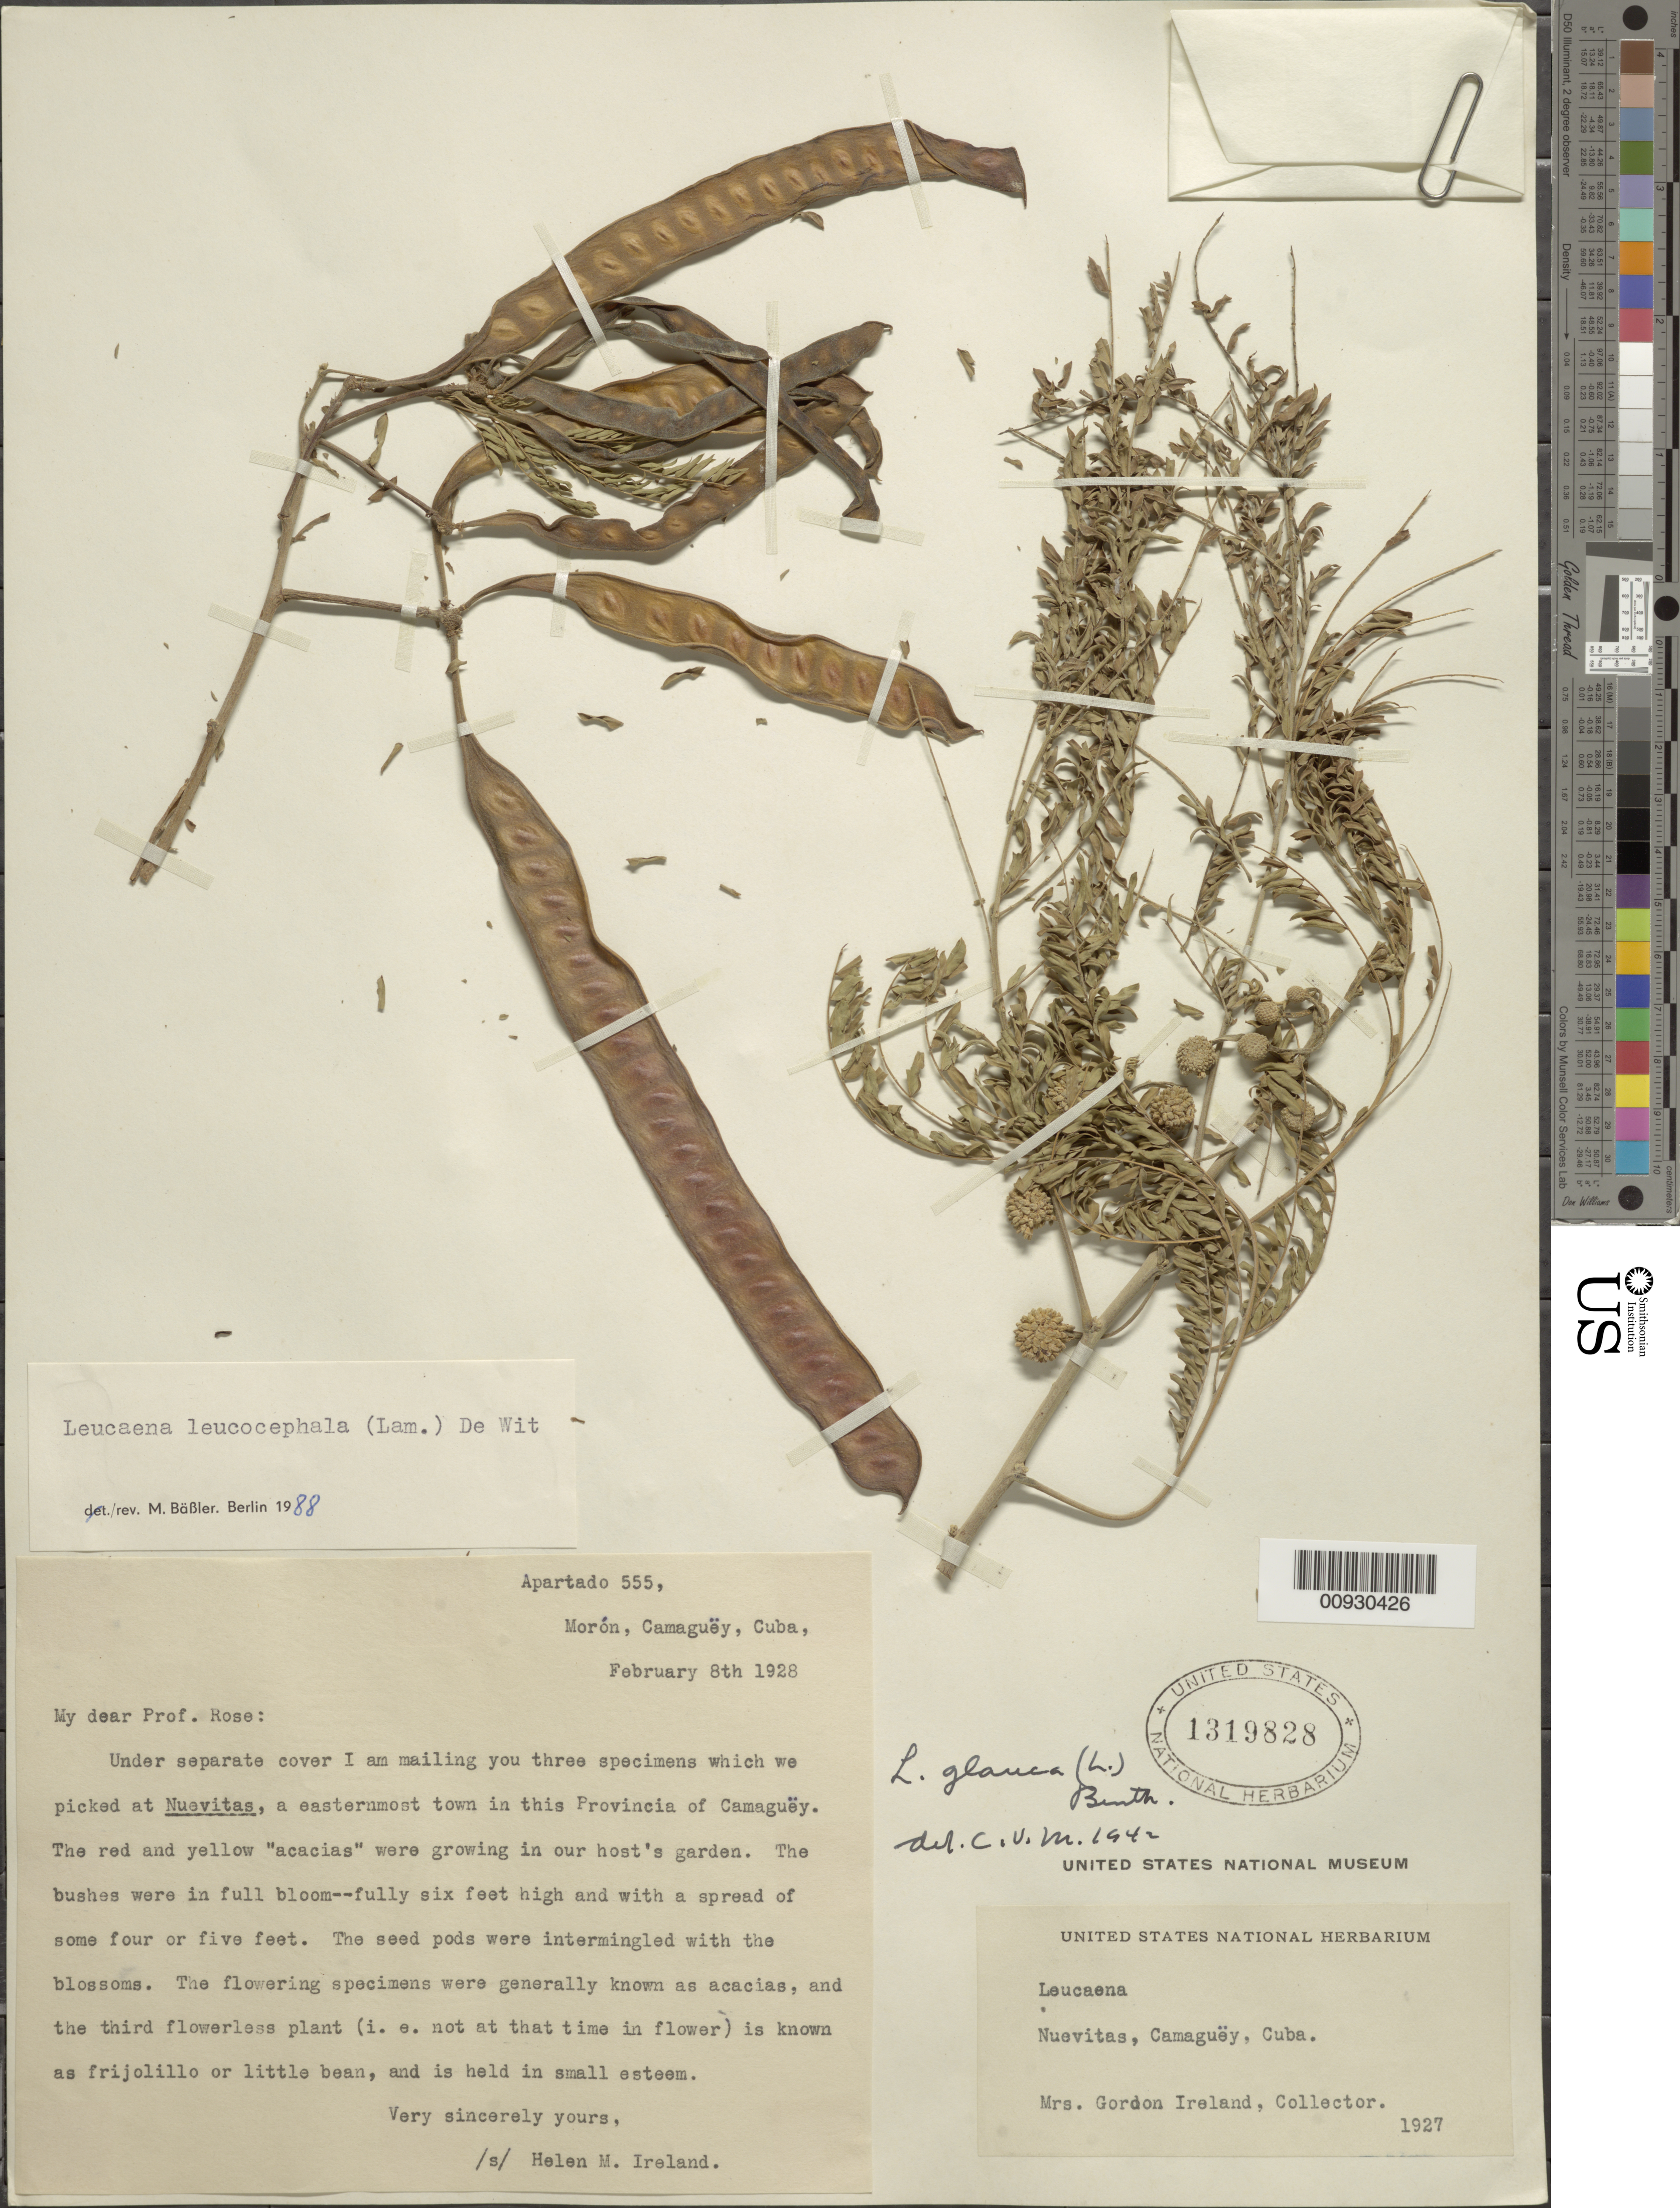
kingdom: Plantae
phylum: Tracheophyta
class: Magnoliopsida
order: Fabales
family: Fabaceae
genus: Leucaena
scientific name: Leucaena leucocephala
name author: (Lam.) de Wit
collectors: R. Ireland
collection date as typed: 1927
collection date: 1927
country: Cuba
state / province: Camagüey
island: Cuba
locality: Nuevitas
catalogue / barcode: US 1319828